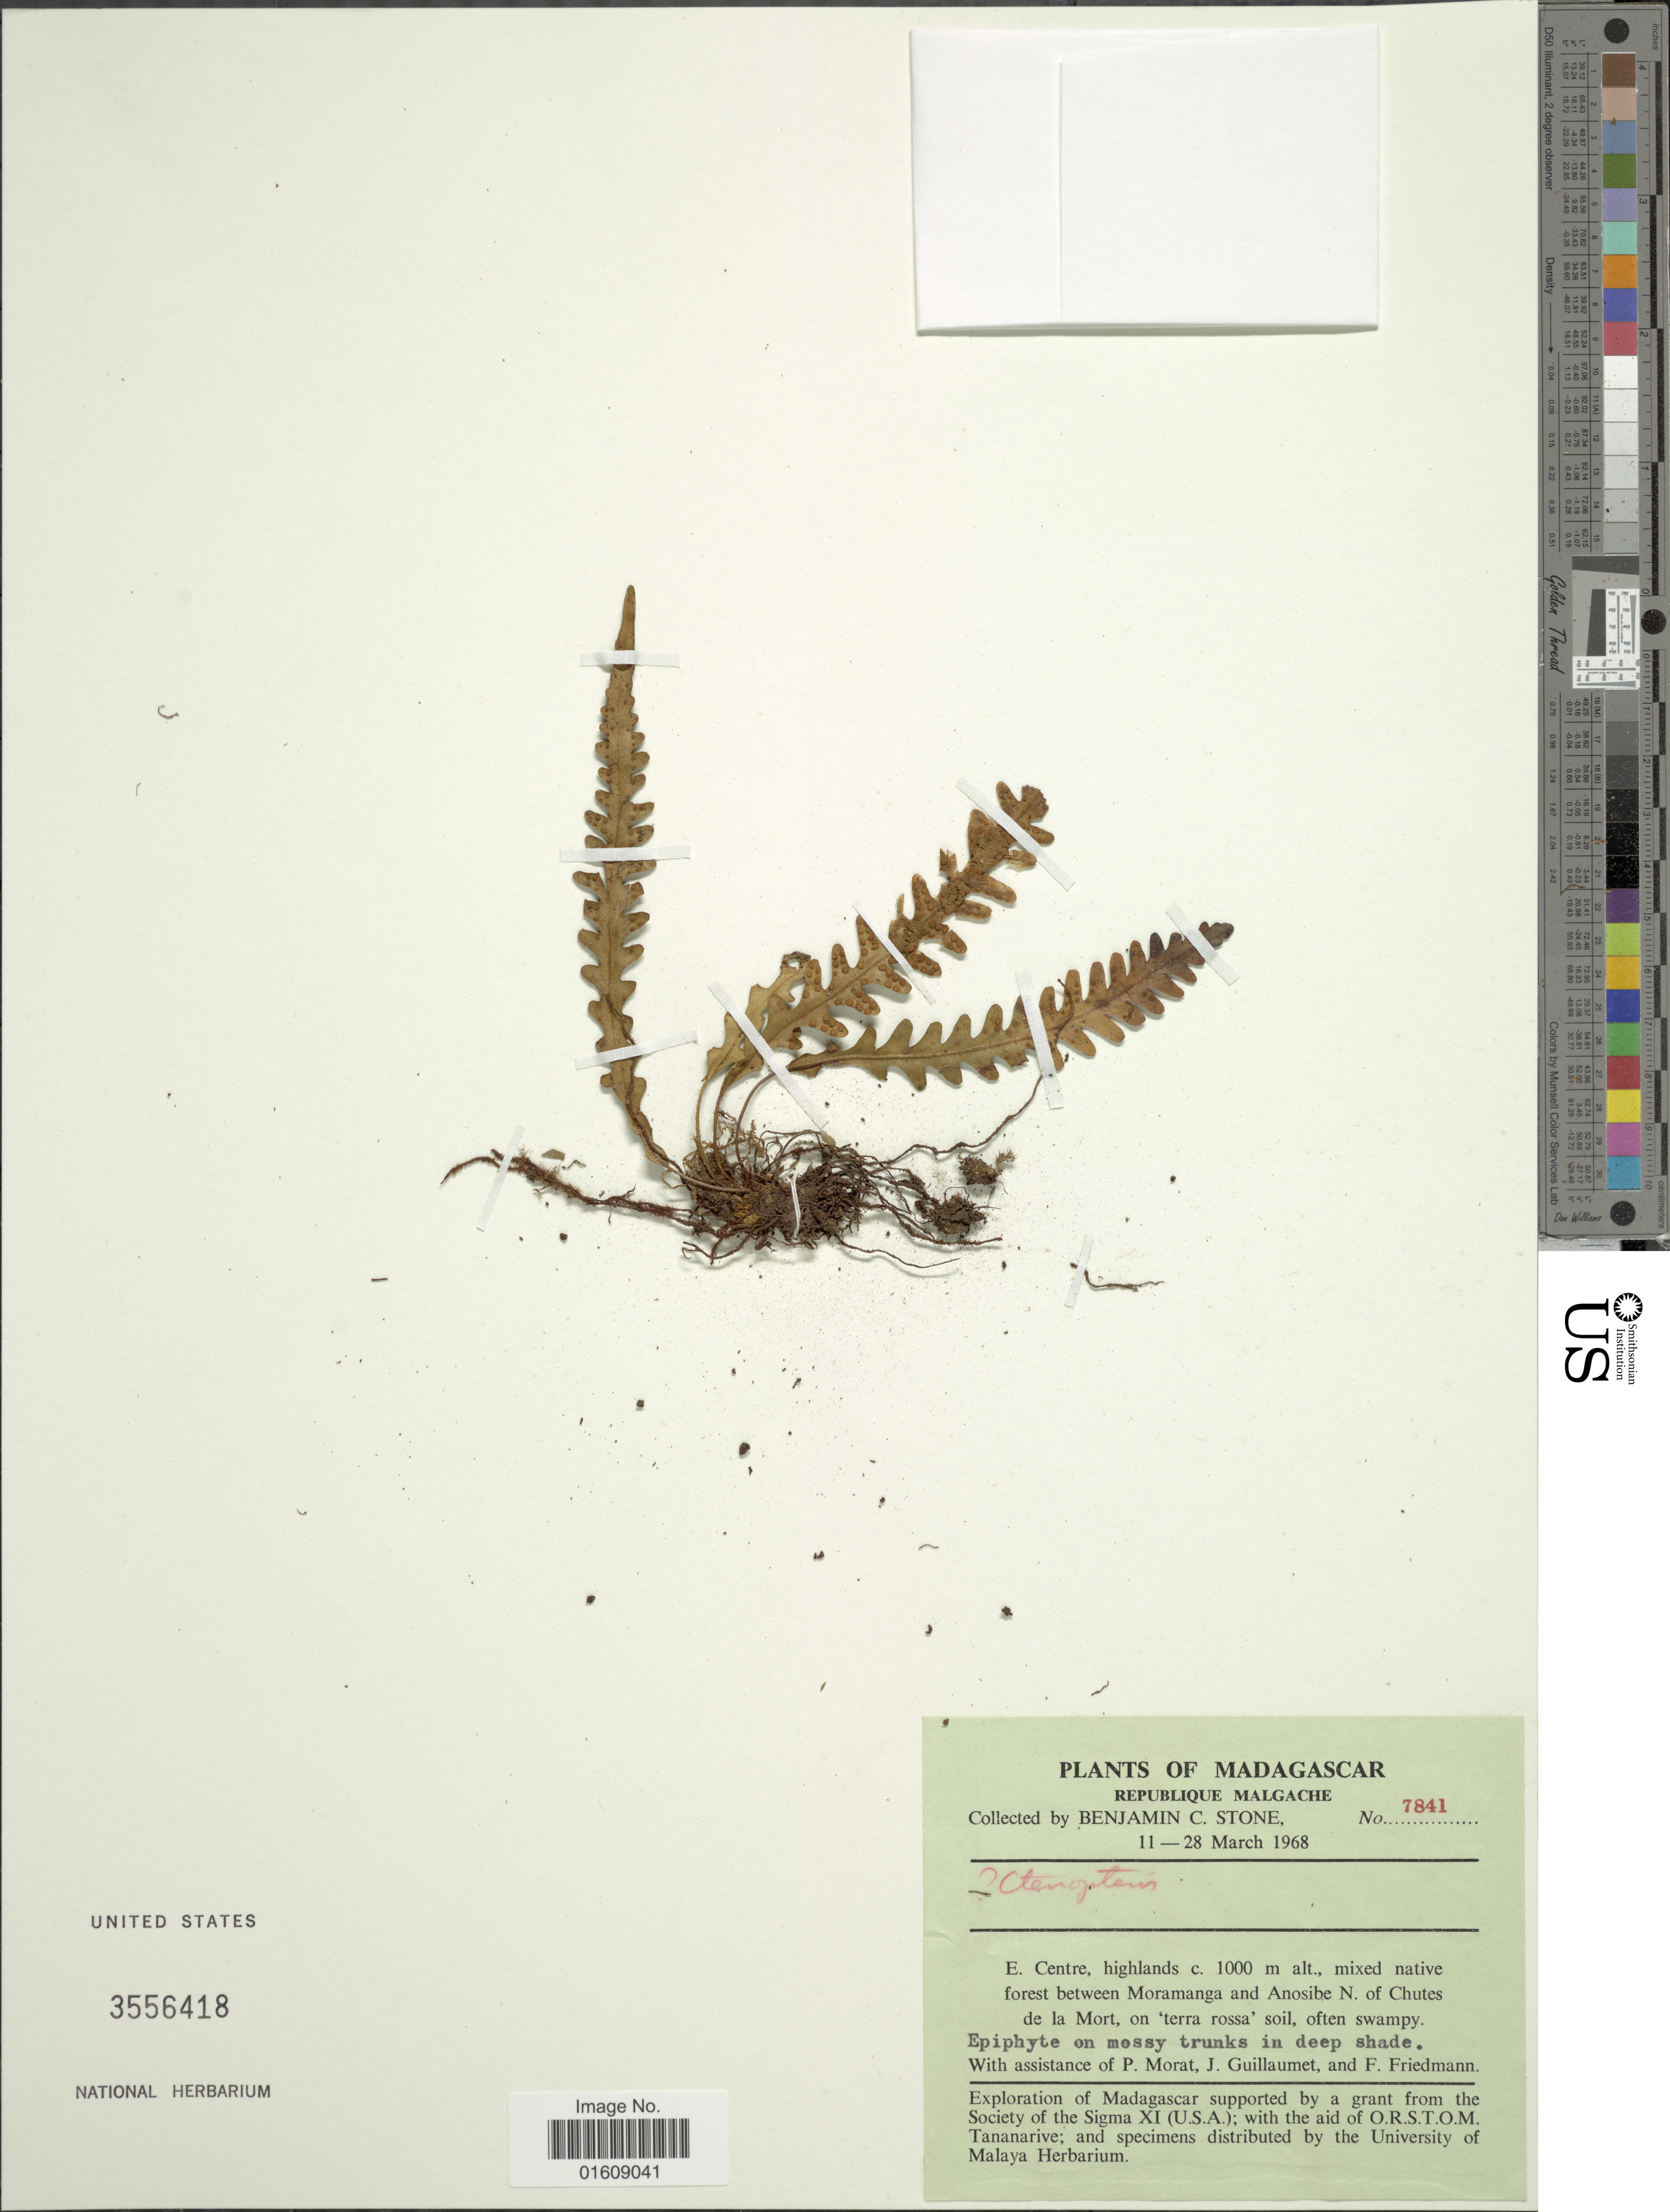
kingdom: Plantae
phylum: Tracheophyta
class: Polypodiopsida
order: Polypodiales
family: Polypodiaceae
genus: Enterosora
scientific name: Enterosora sp.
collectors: B. C. Stone, P. Morat, J. Guillaumet & F. Friedmann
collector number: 7841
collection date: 1968-03-11/1968-03-28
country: Madagascar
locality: Madagascar, Republique Malgache, E. Centre, highlands, mixed native forest between Moramanga and Anosibe N. of Chutes de la Mort.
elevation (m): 1000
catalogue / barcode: US 3556418